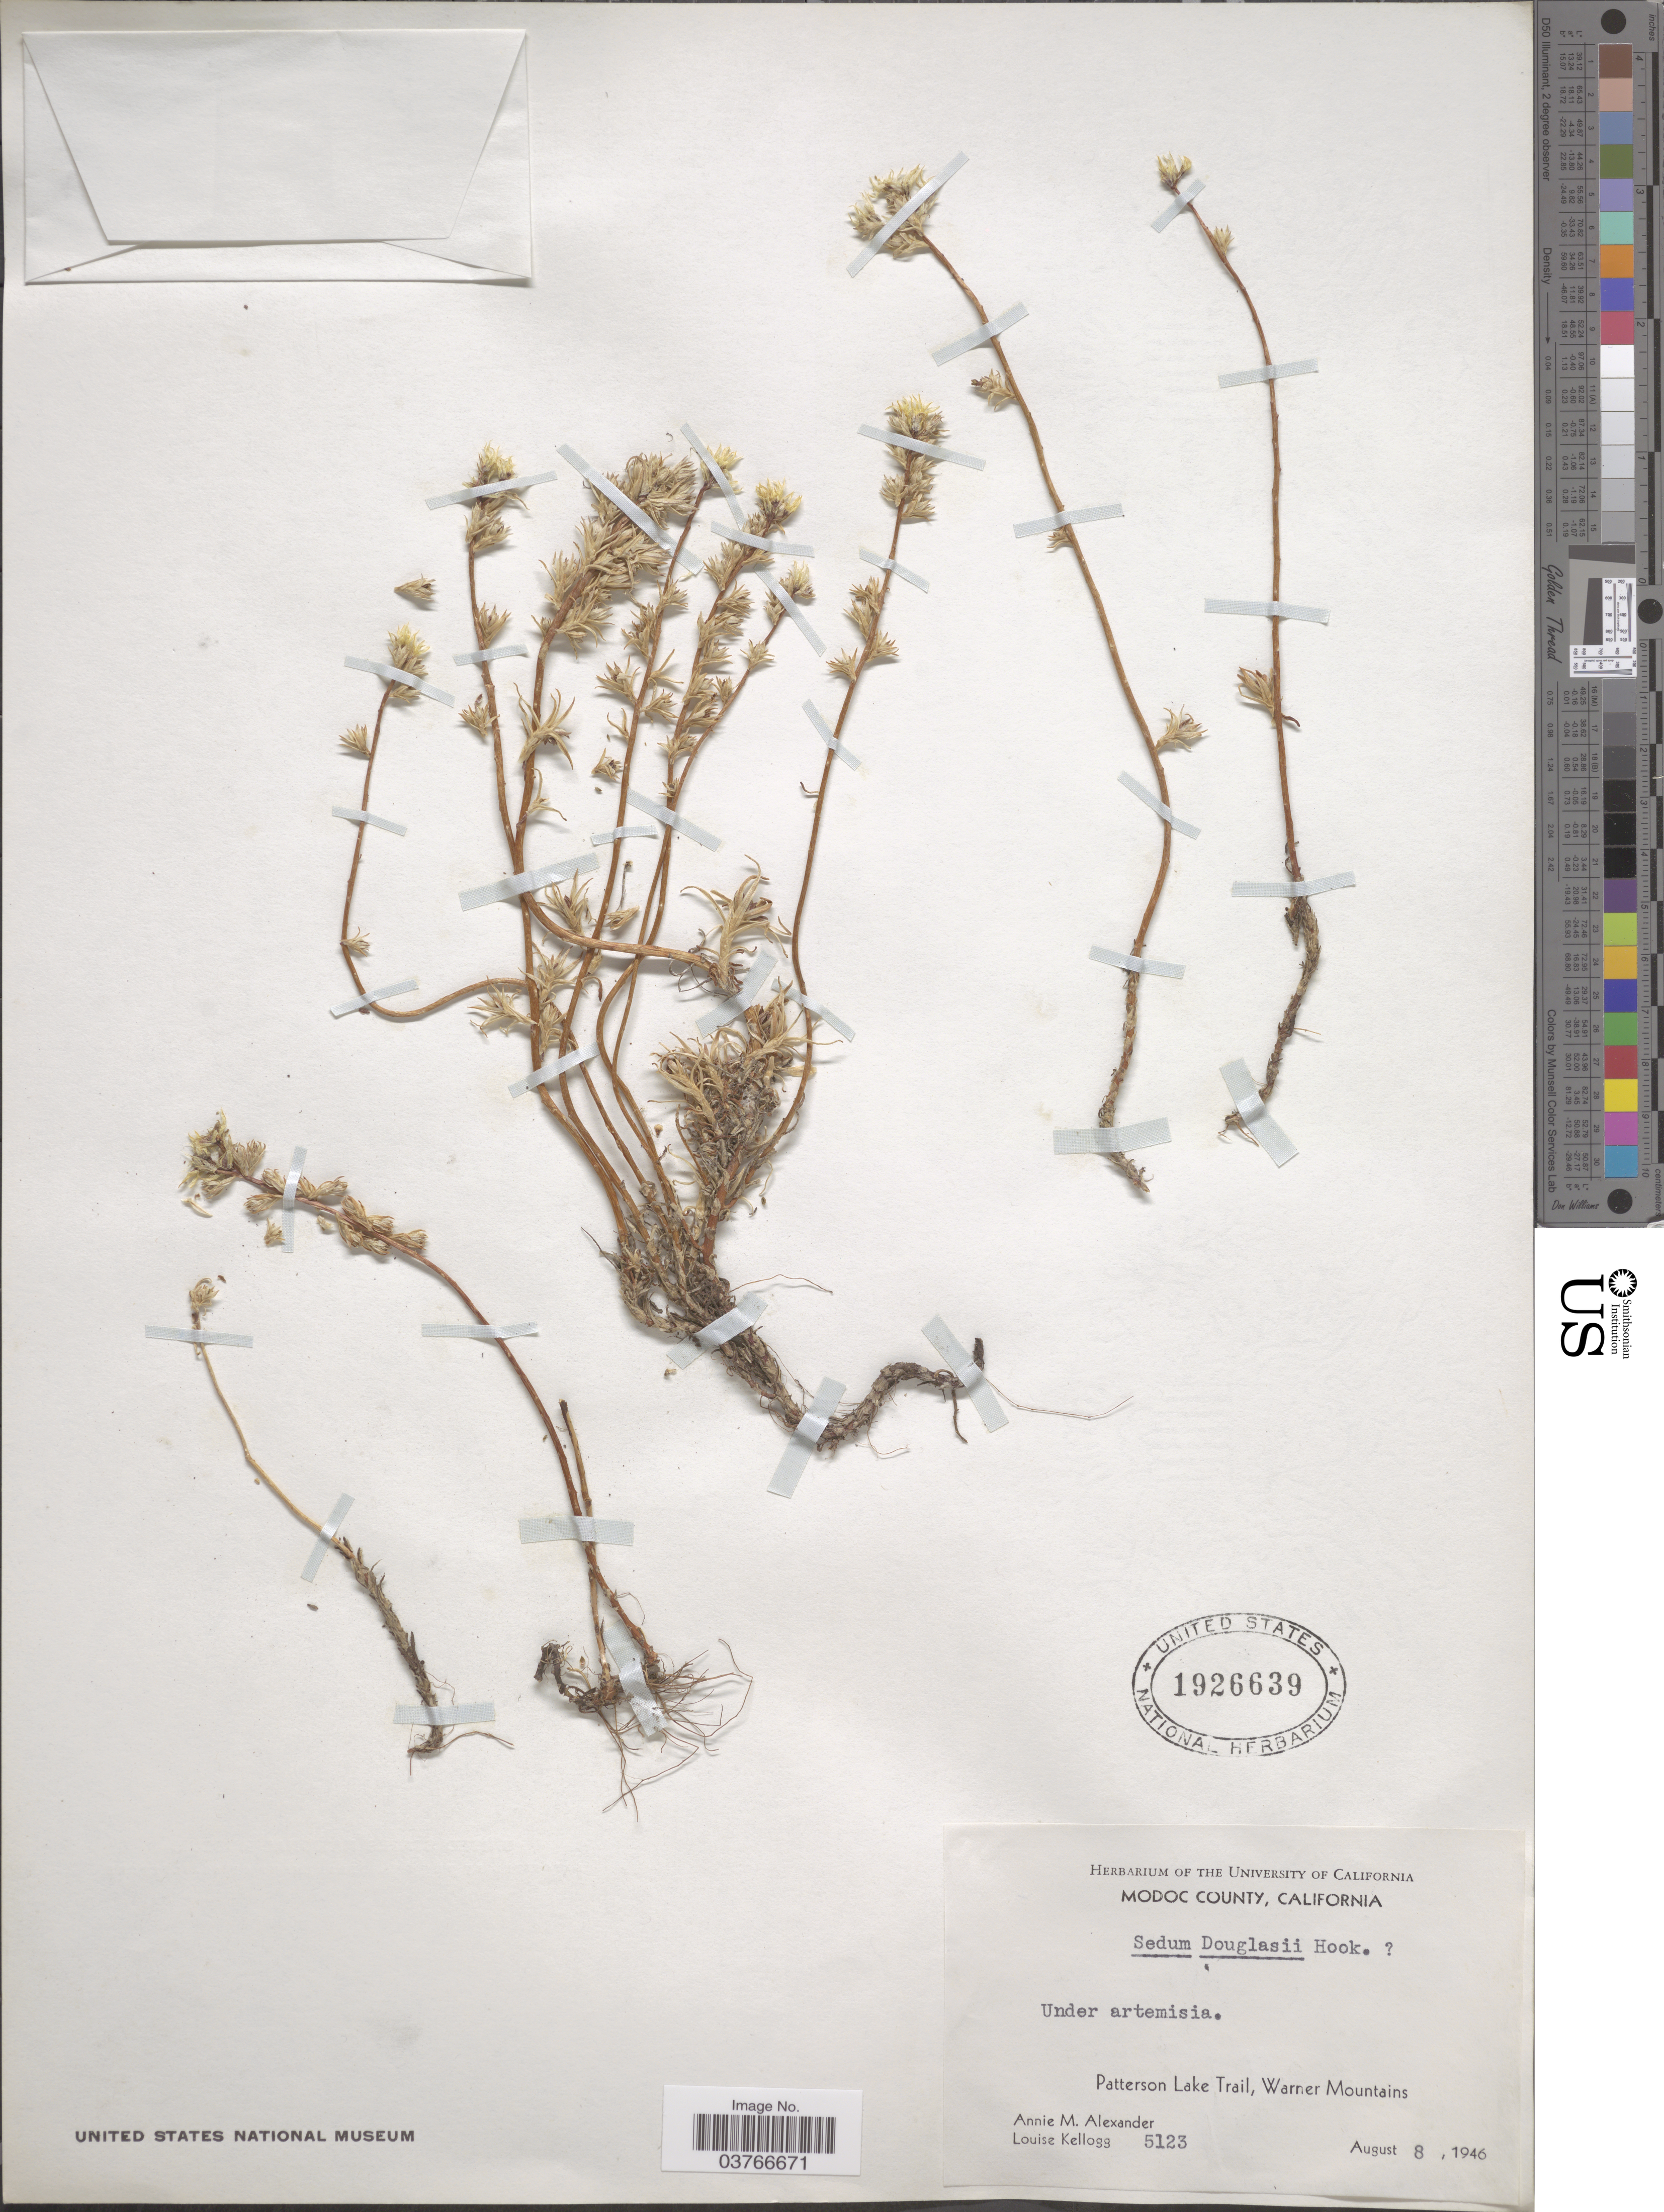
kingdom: Plantae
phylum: Tracheophyta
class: Magnoliopsida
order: Saxifragales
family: Crassulaceae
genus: Sedum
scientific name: Sedum stenopetalum var. stenopetalum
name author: Pursh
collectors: A. M. Alexander & L. Kellogg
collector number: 5123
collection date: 1946-08-08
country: United States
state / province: California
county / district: Modoc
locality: Modoc County. Patterson Lake Trail, Warner Mountains.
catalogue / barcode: US 1926639